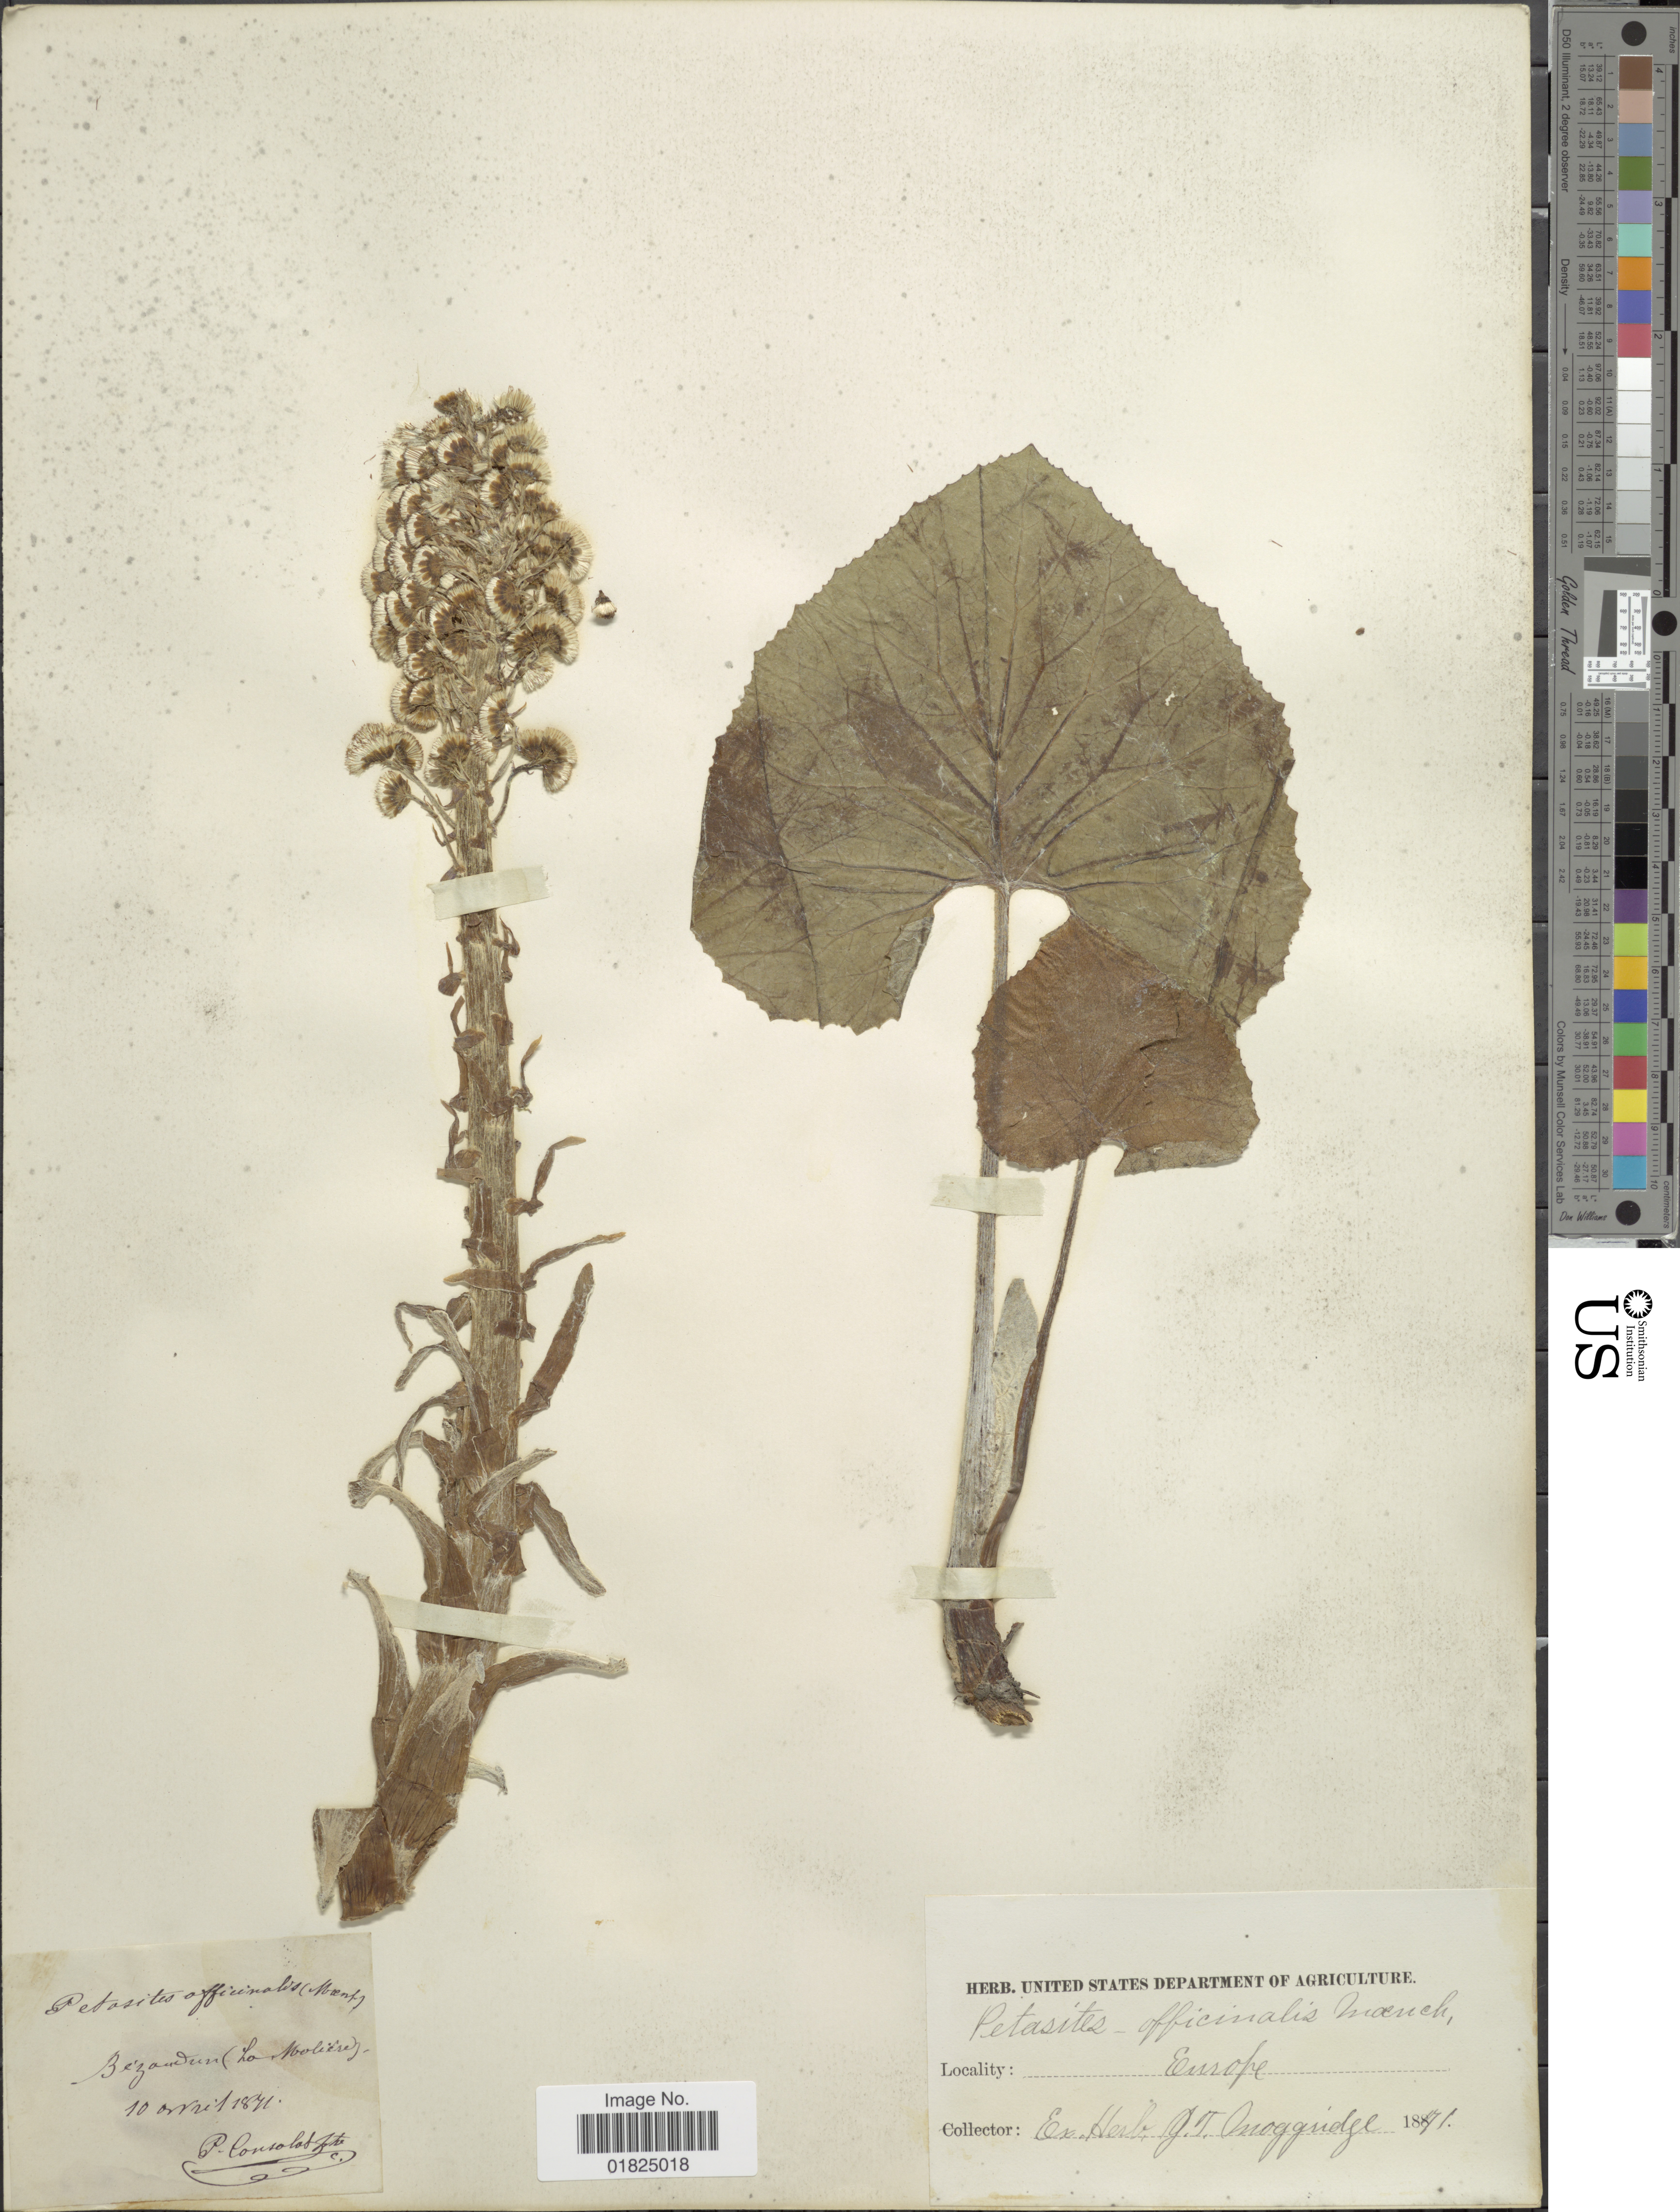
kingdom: Plantae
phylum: Tracheophyta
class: Magnoliopsida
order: Asterales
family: Asteraceae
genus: Petasites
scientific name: Petasites officinalis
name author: L.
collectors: P. Consolat & J. T. Moggridge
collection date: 1871-04-10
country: France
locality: Bezaudun (La Moliere), Europe